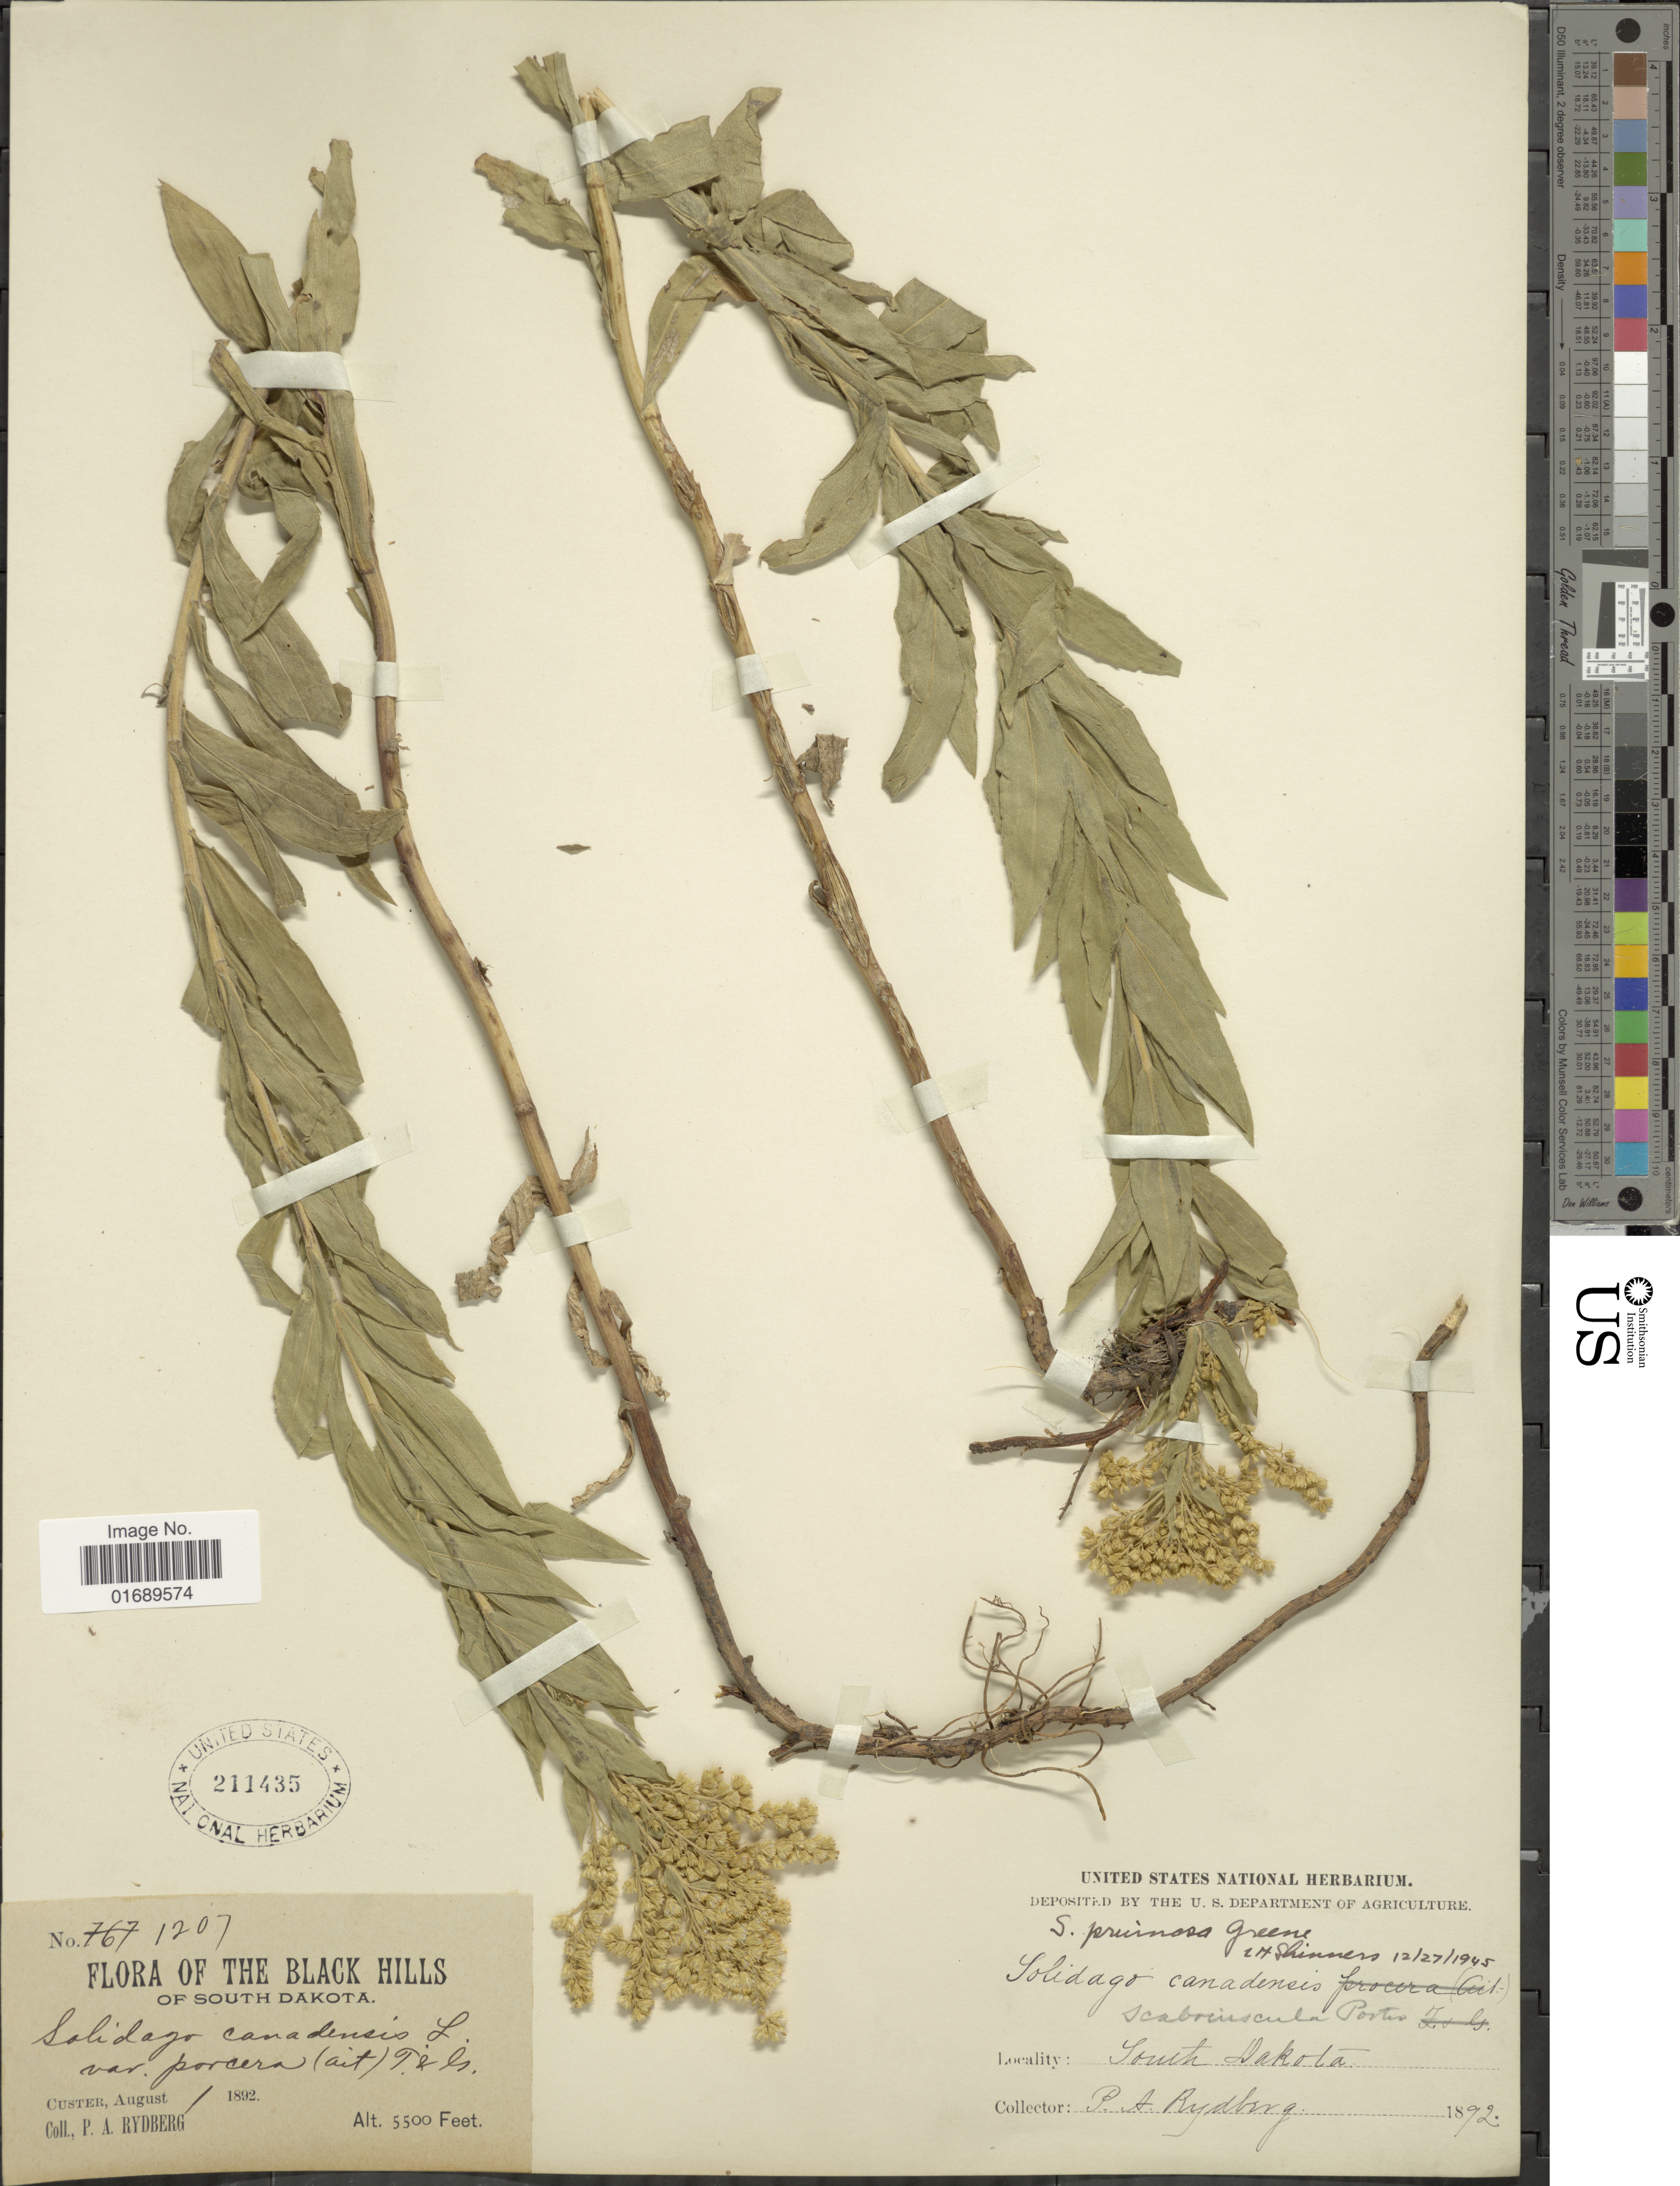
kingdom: Plantae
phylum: Tracheophyta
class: Magnoliopsida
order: Asterales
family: Asteraceae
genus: Solidago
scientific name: Solidago pruinosa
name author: Greene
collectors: P. A. Rydberg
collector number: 1207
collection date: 1892-08-01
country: United States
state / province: South Dakota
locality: The Black Hills, Custer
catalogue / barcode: US 211435